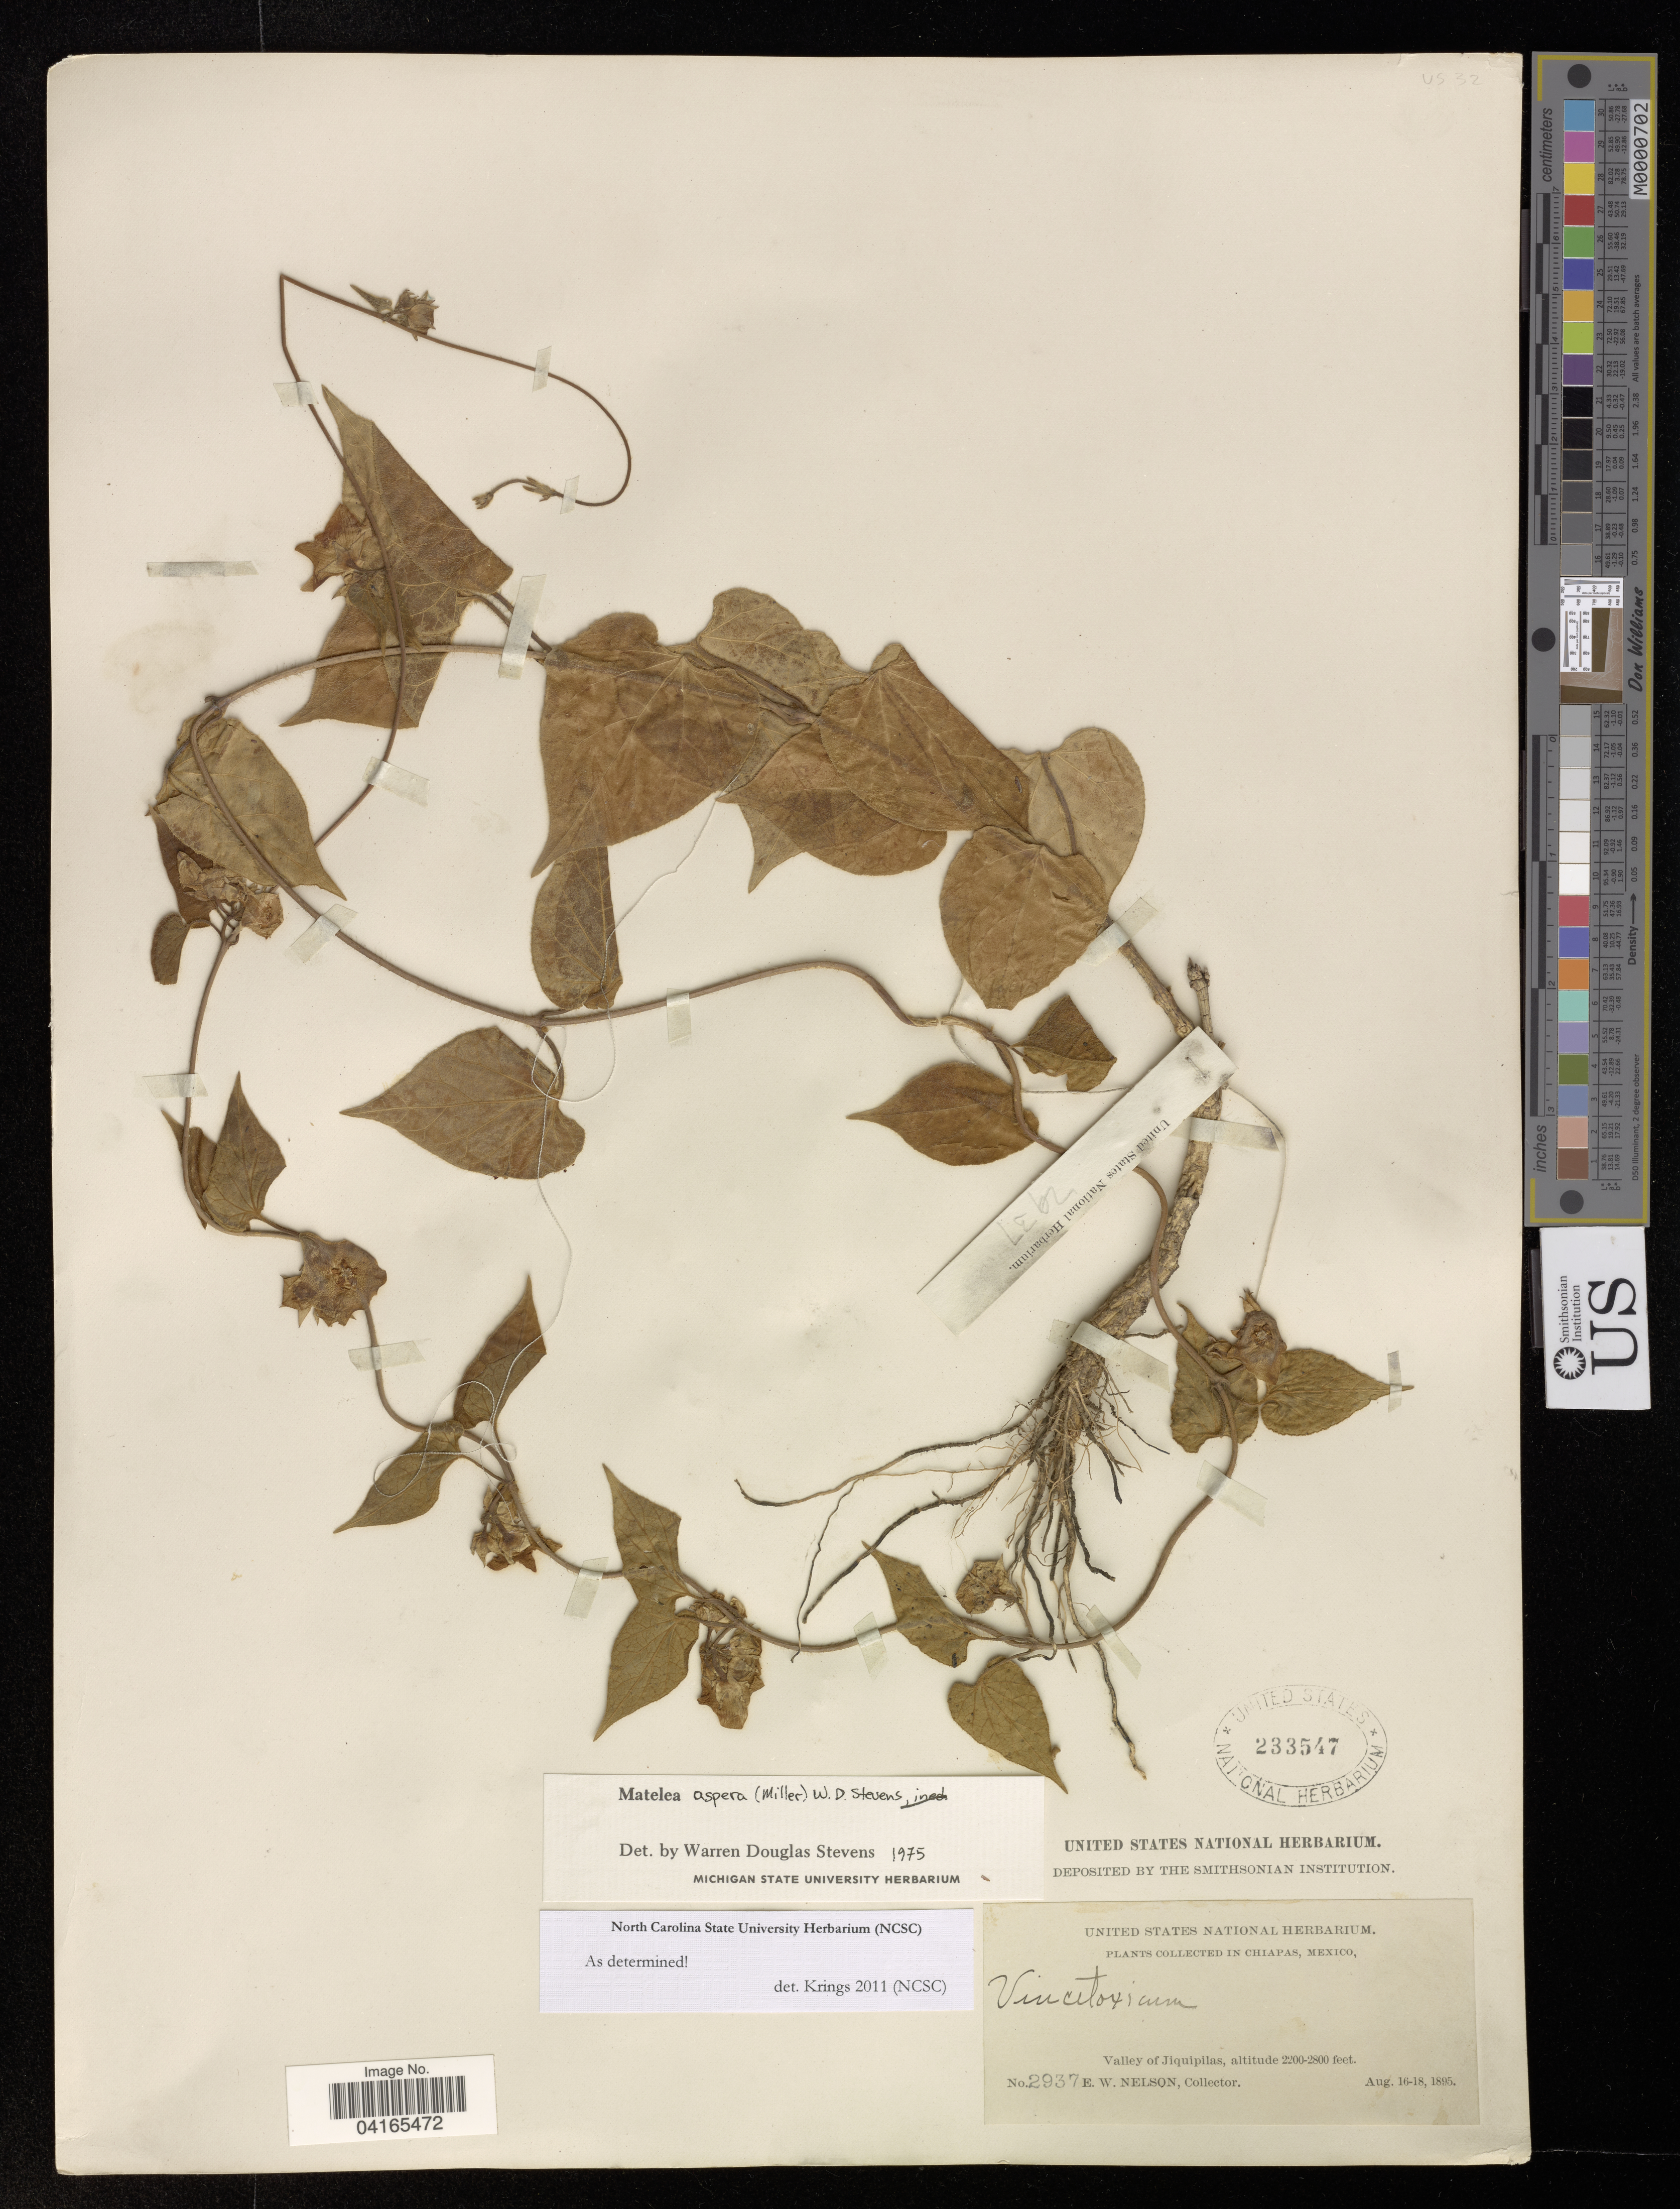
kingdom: Plantae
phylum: Tracheophyta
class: Magnoliopsida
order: Gentianales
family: Apocynaceae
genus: Matelea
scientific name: Matelea aspera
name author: (Mill.) W.D. Stevens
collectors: E. W. Nelson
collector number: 2937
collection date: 1895-08-16/1895-08-18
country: Mexico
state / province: Chiapas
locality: Valley of Jiquipilas.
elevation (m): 671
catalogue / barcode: US 233547